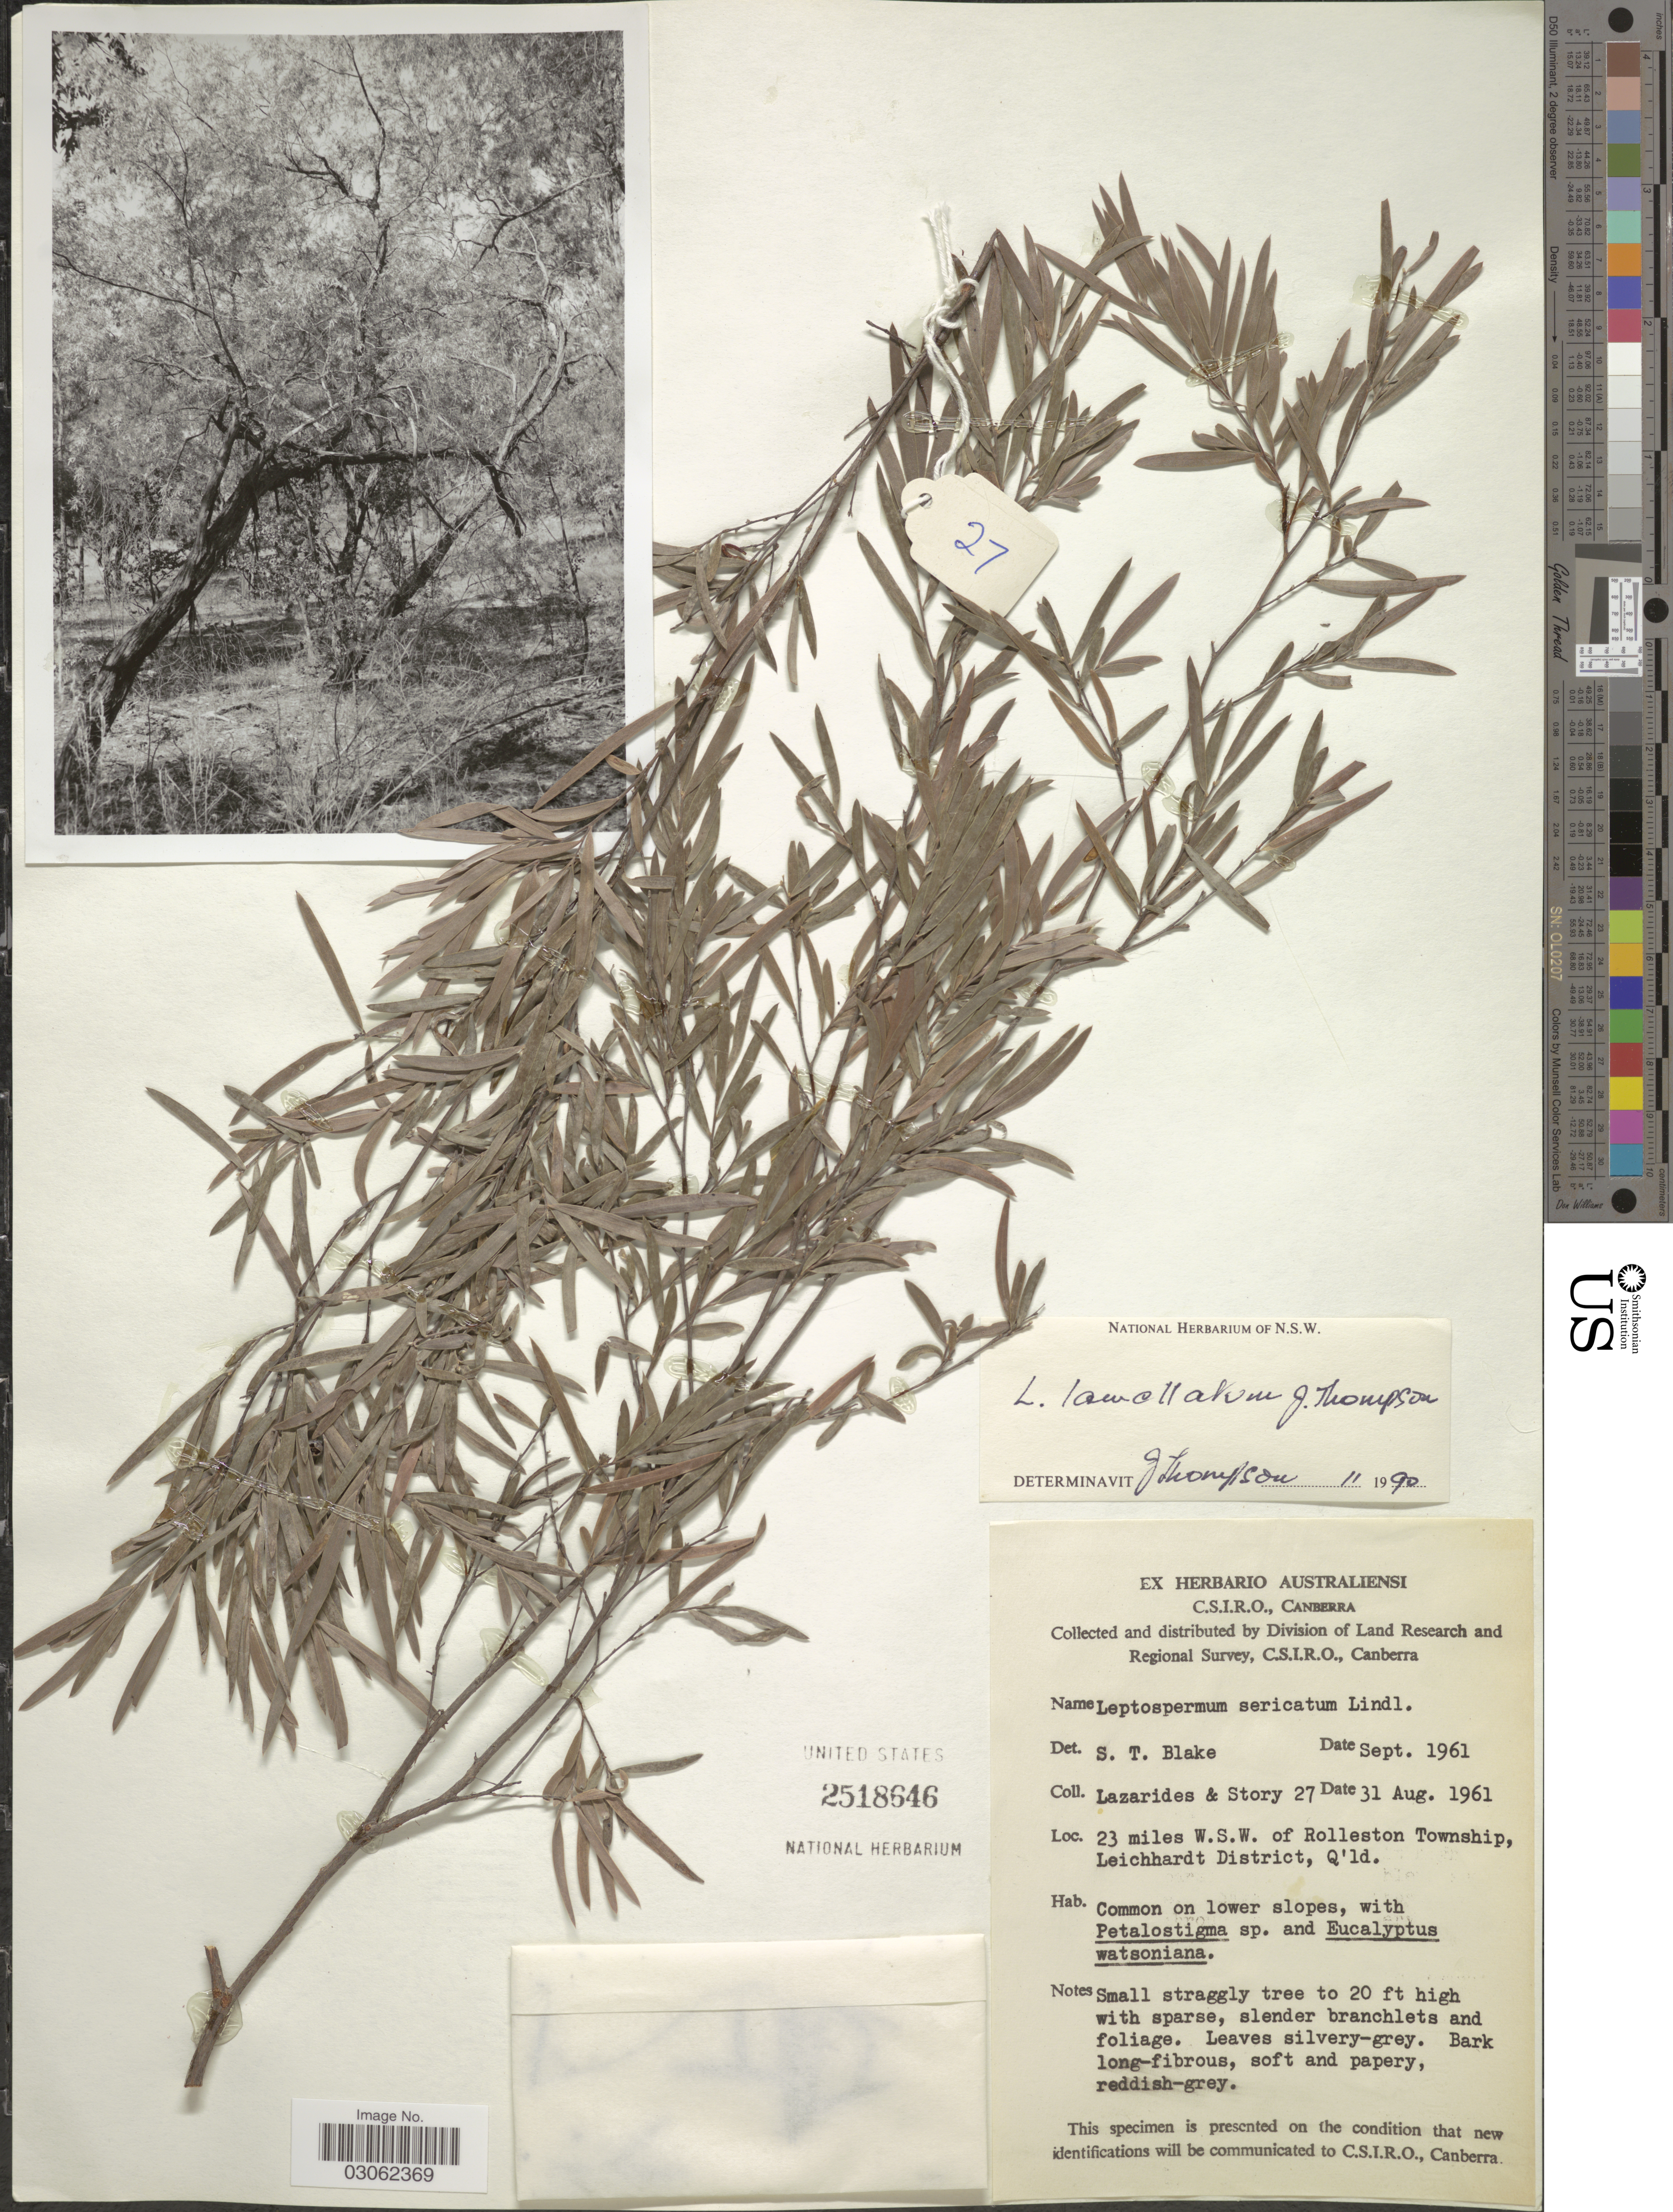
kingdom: Plantae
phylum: Tracheophyta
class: Magnoliopsida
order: Myrtales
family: Myrtaceae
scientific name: Gaudium lamellatum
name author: (Joy Thomps.) P.G. Wilson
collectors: M. Lazarides & -. Story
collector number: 27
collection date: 1961-08-31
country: Australia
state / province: Queensland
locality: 23 miles W.S.W. of Rolleston Township, Leichhardt District, Q'ld.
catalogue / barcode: US 2518646